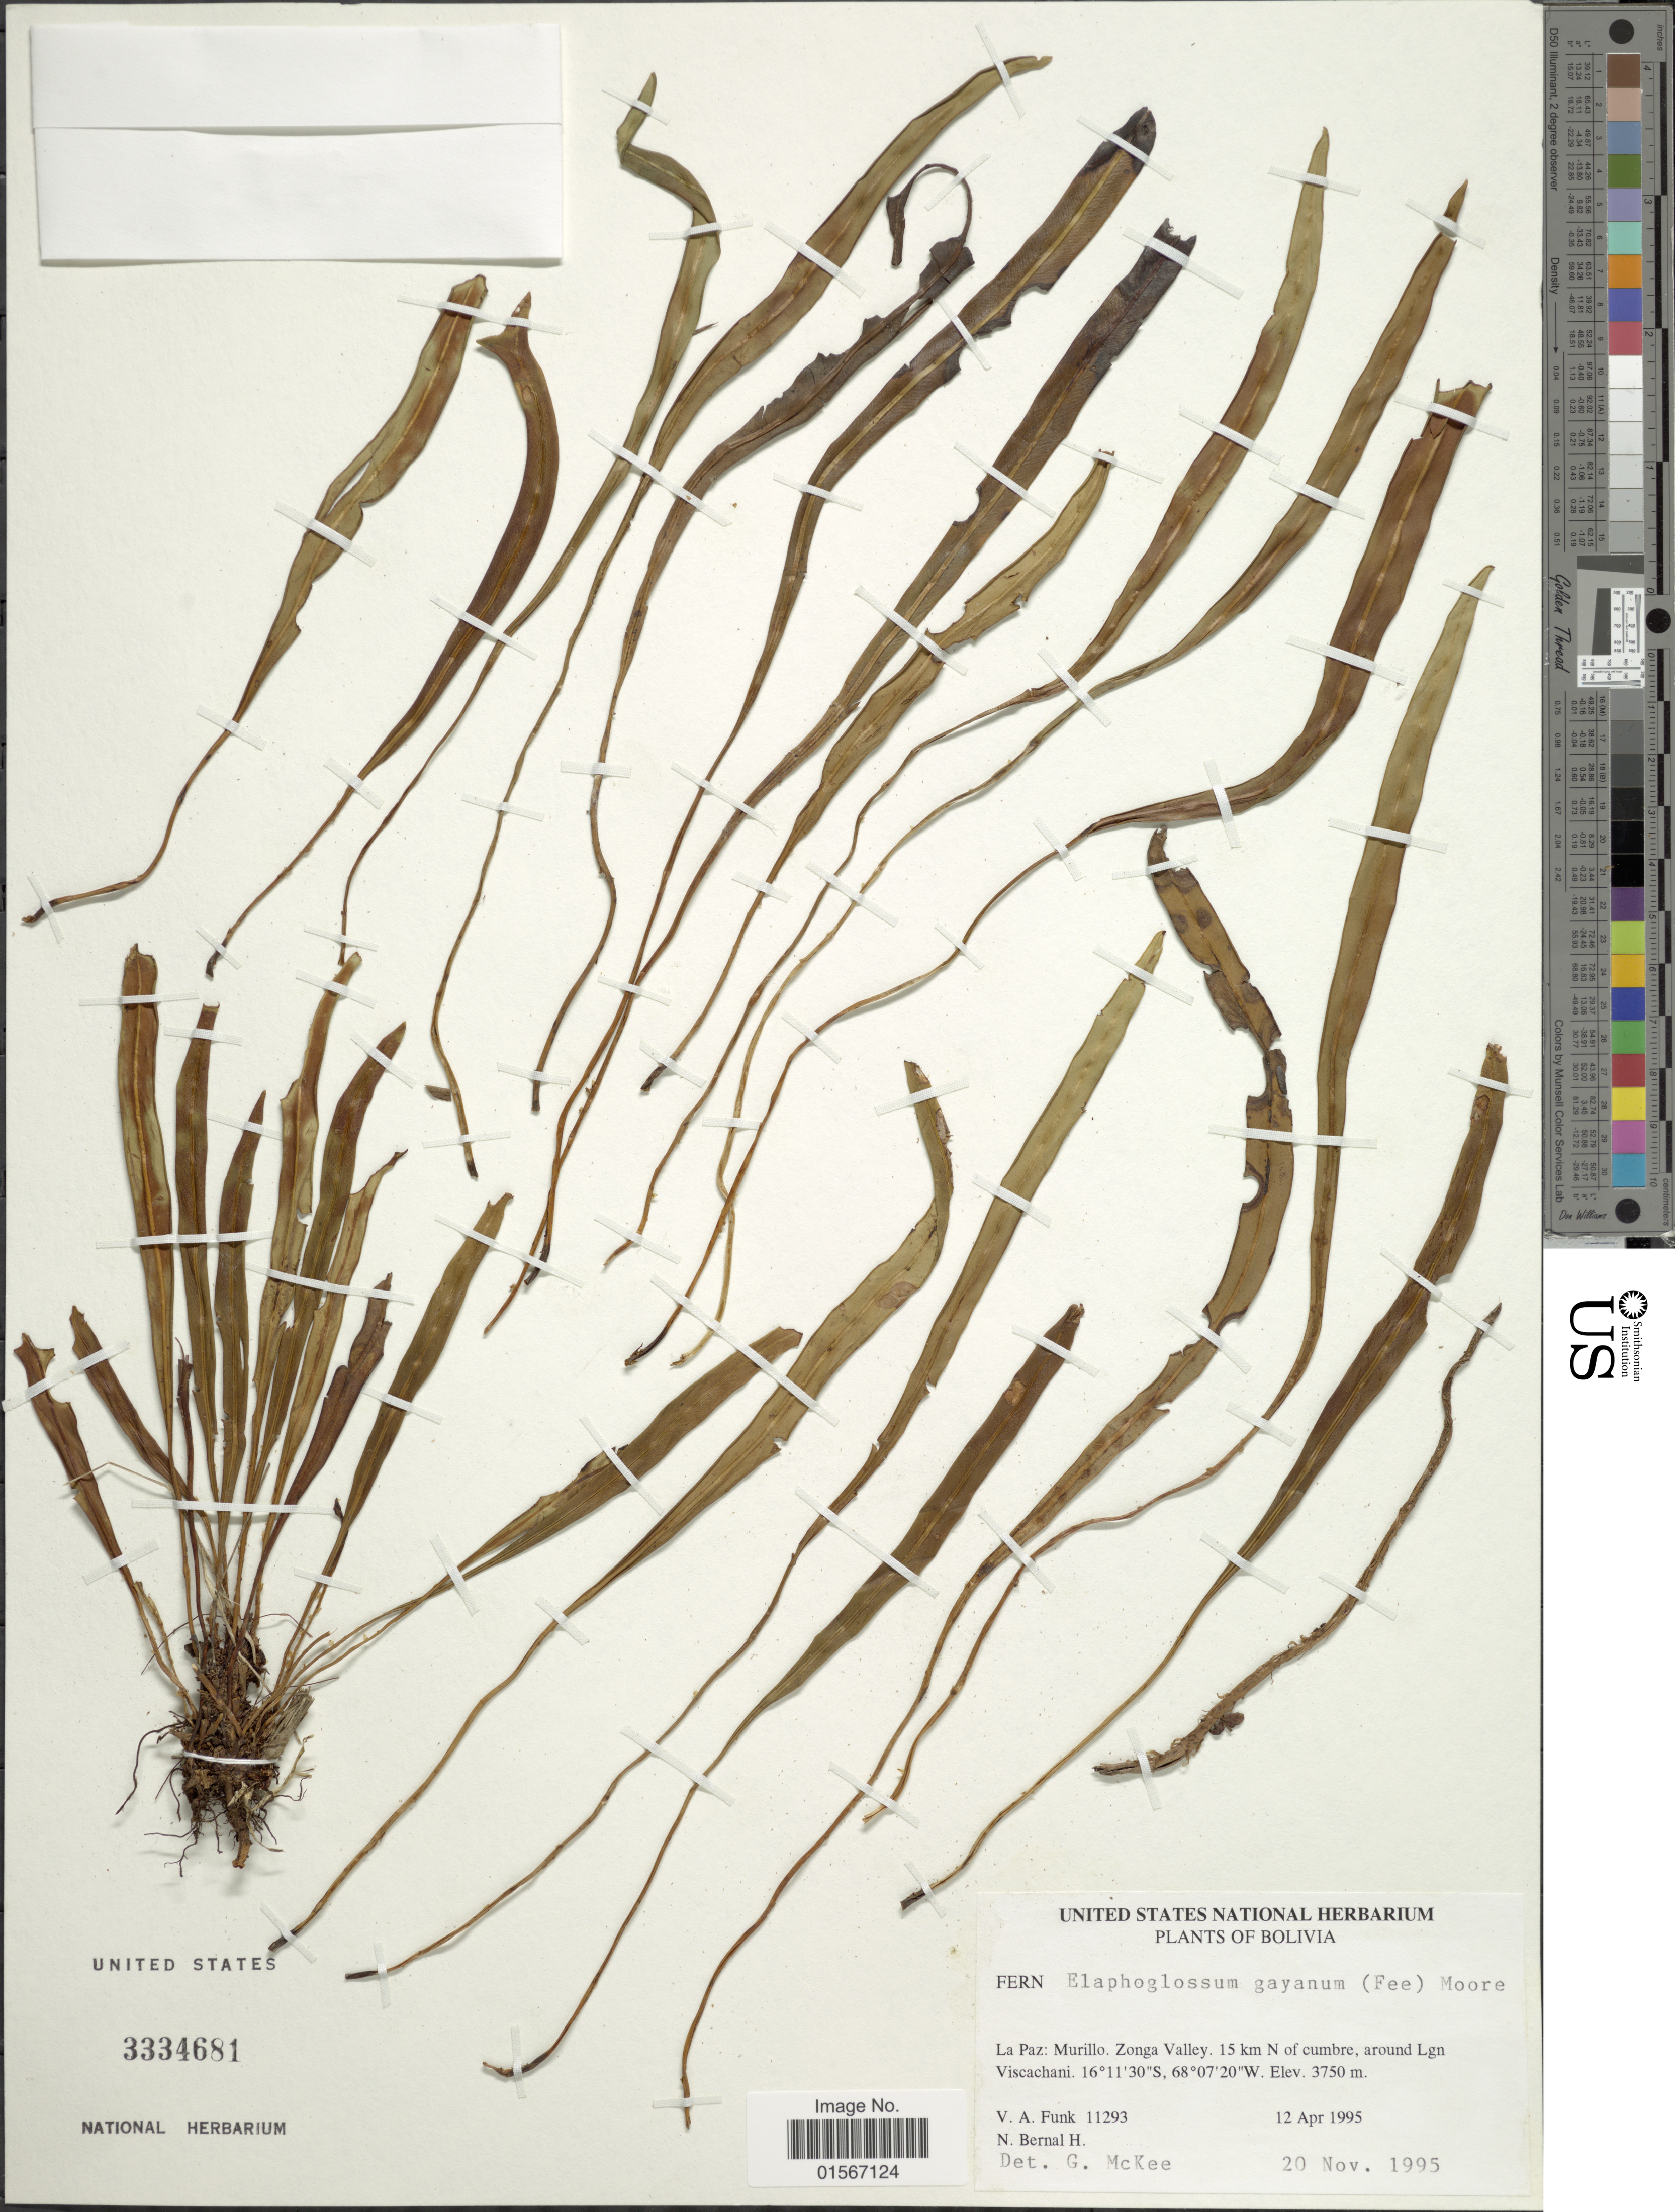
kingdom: Plantae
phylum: Tracheophyta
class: Polypodiopsida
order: Polypodiales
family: Dryopteridaceae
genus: Elaphoglossum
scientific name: Elaphoglossum minutum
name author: (Pohl ex Fée) T. Moore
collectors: V. Funk & N. Bernal H.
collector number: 11293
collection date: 1995-04-12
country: Bolivia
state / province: La Paz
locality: Murillo. Zonga Valley. 15 km N of cumbre, around Lgn Viscachani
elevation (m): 3750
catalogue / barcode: US 3334681